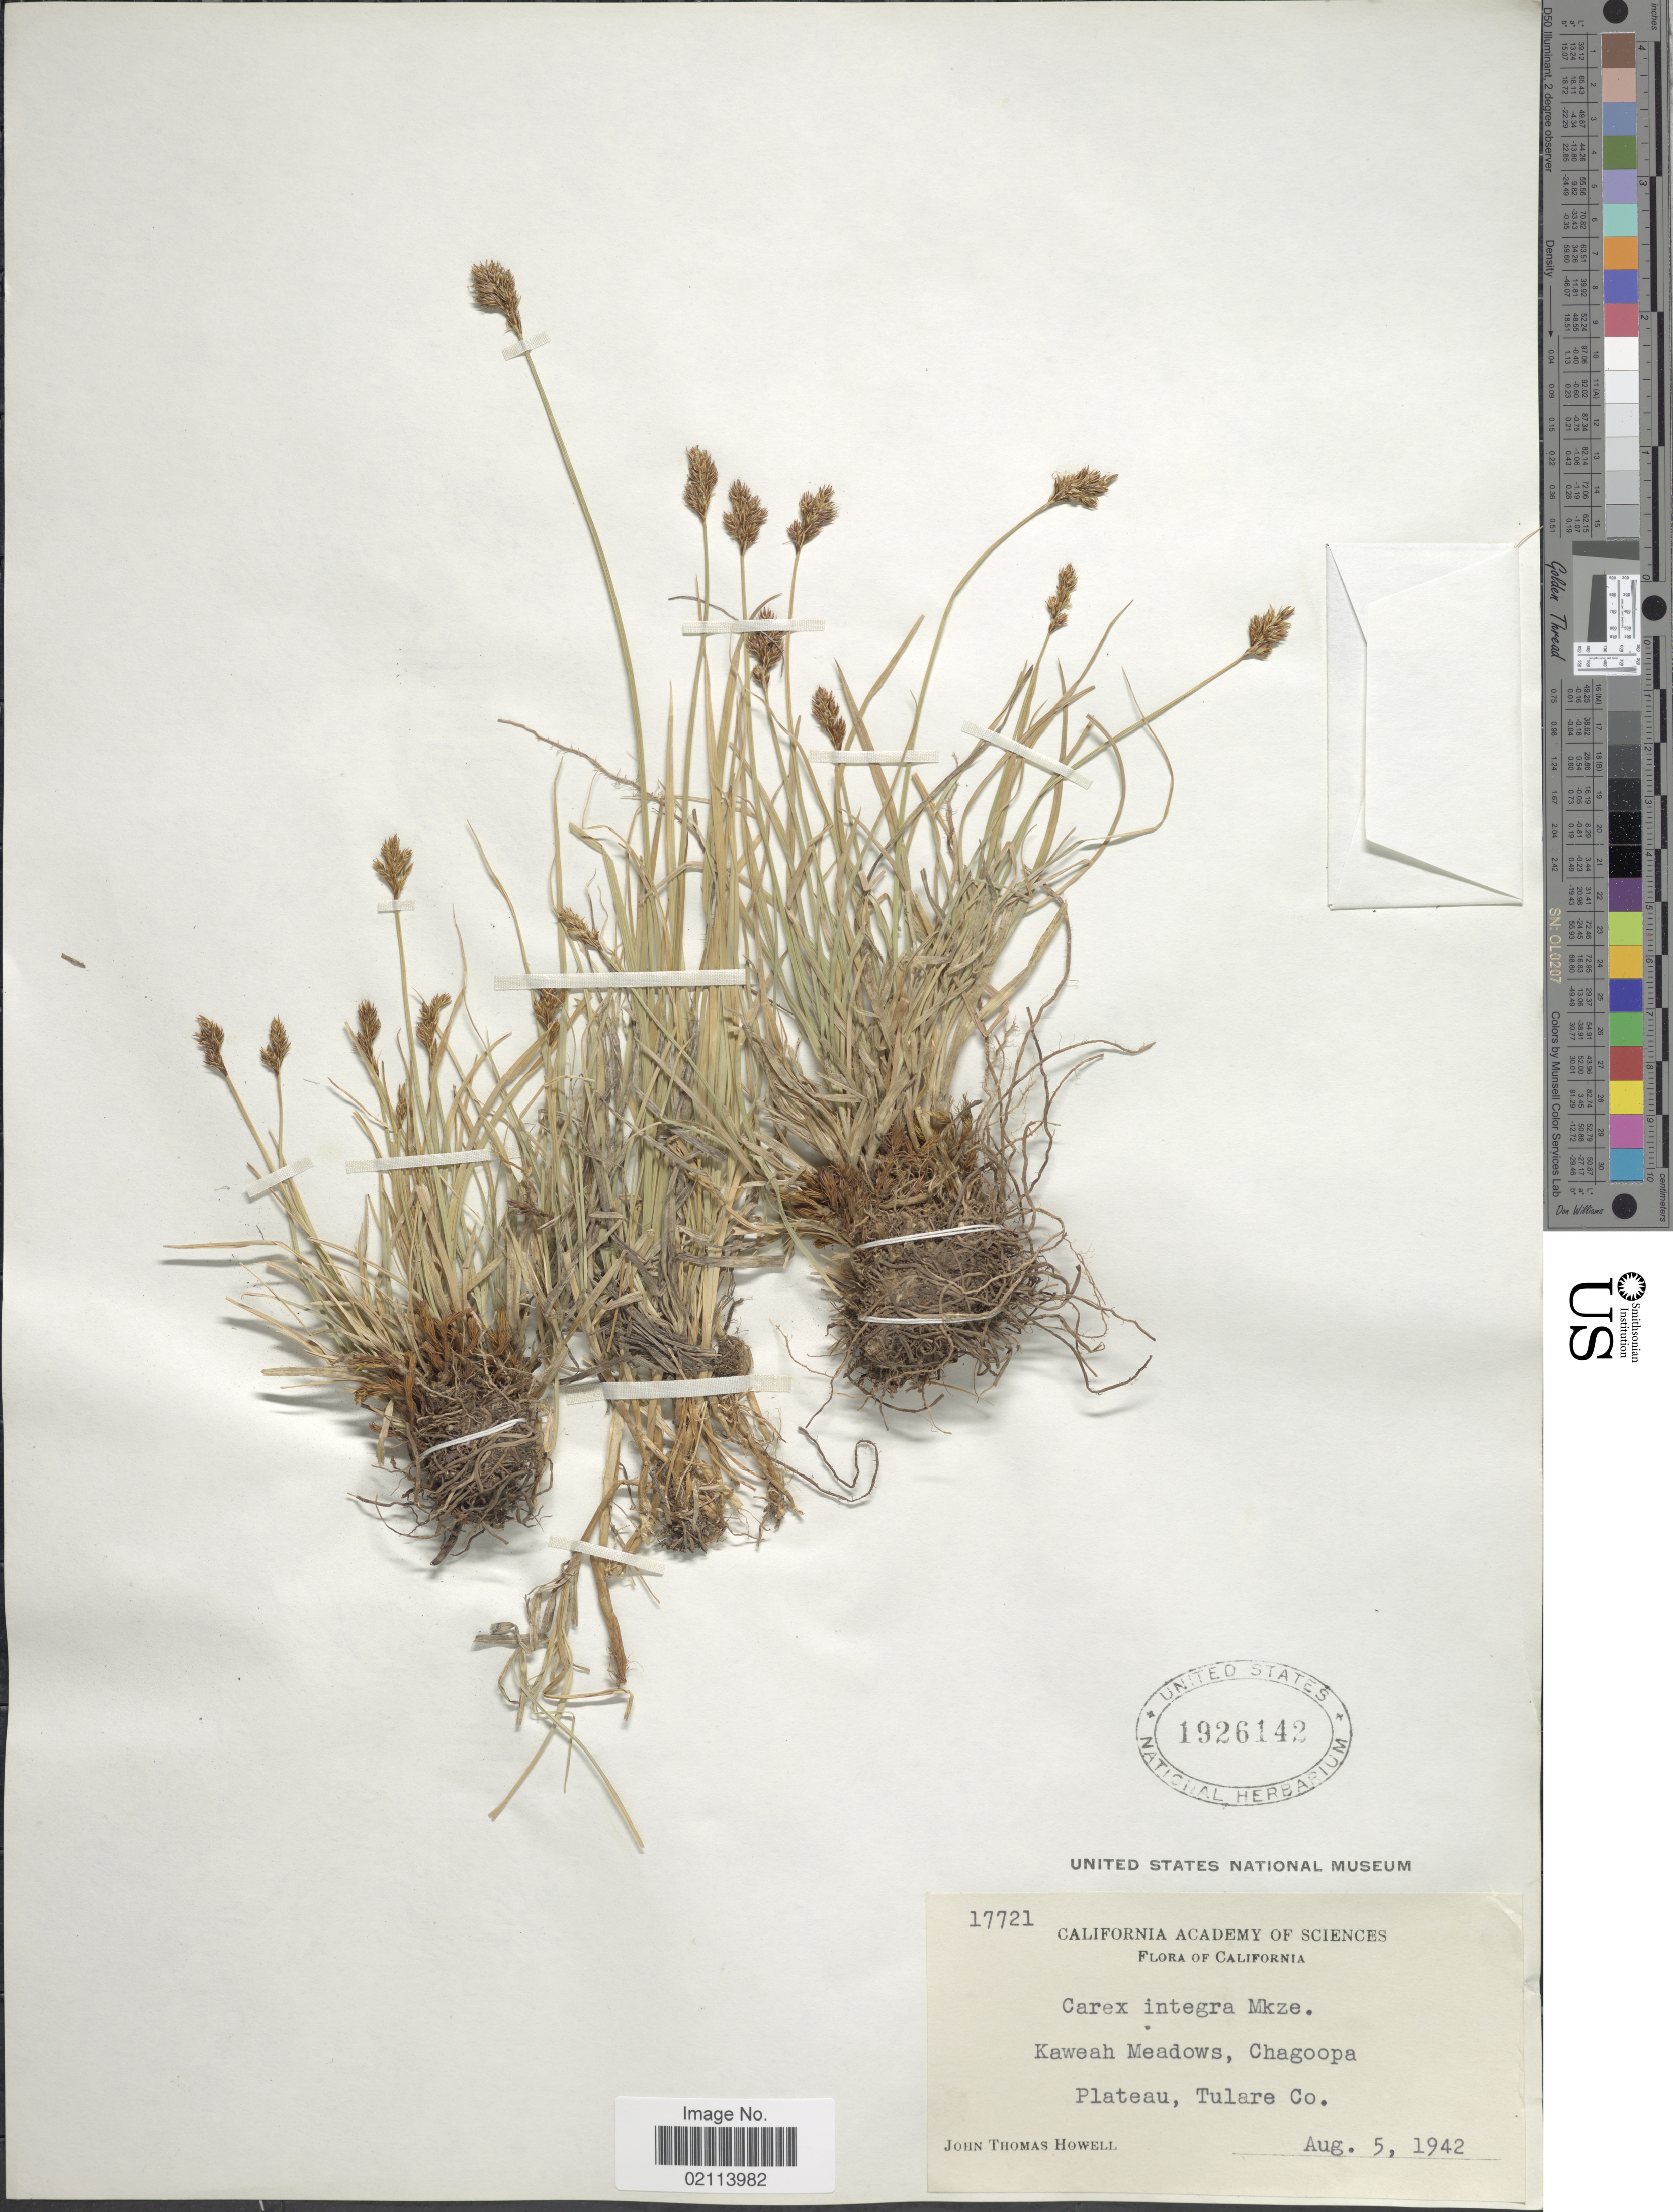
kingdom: Plantae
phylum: Tracheophyta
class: Liliopsida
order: Poales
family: Cyperaceae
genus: Carex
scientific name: Carex integra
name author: Mack.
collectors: J. T. Howell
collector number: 17721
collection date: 1942-08-05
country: United States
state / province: California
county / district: Tulare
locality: Kaweah Meadows, Chagoopa Plateau, Tulare Co.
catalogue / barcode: US 1926142